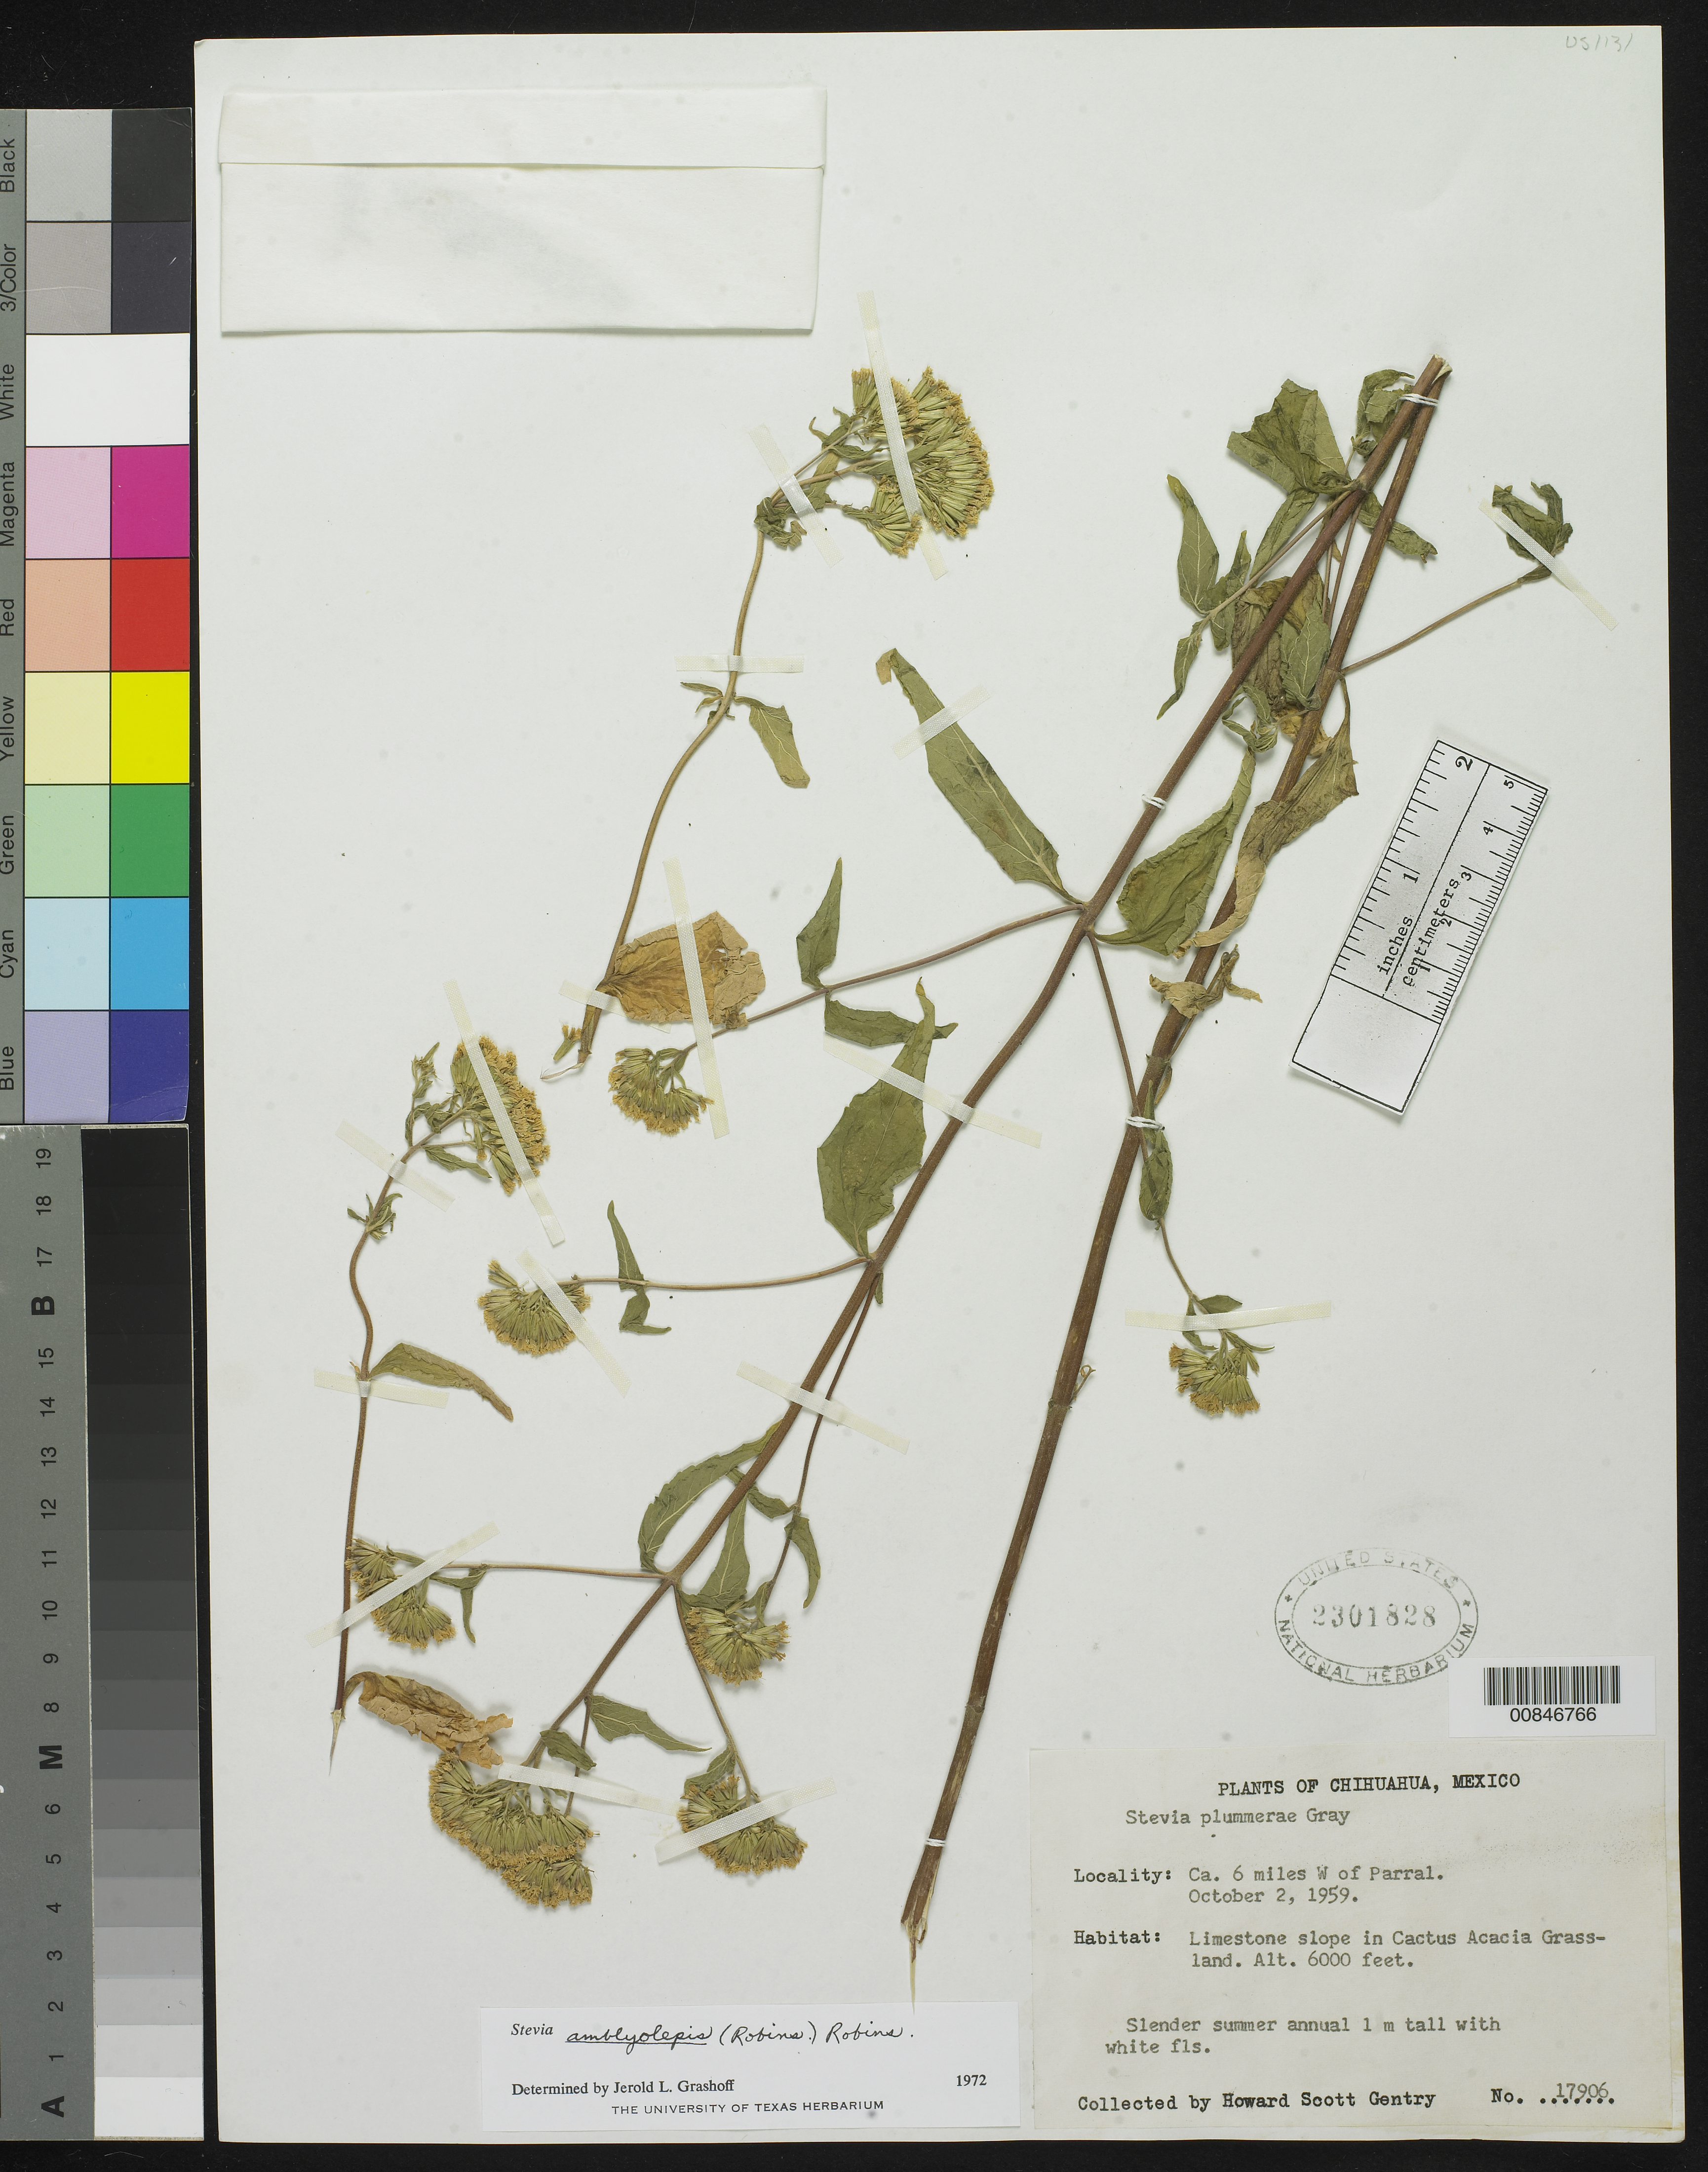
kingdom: Plantae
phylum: Tracheophyta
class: Magnoliopsida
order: Asterales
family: Asteraceae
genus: Stevia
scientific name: Stevia amblyolepis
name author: (B.L. Rob.) B.L. Rob.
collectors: H. S. Gentry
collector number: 17906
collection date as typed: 02 Oct 1959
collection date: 1959-10-02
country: Mexico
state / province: Chihuahua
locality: Ca. 6 miles W of Parral.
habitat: Limestone slope in Cactus Acacia Grassland.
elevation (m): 1829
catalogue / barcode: US 2301828